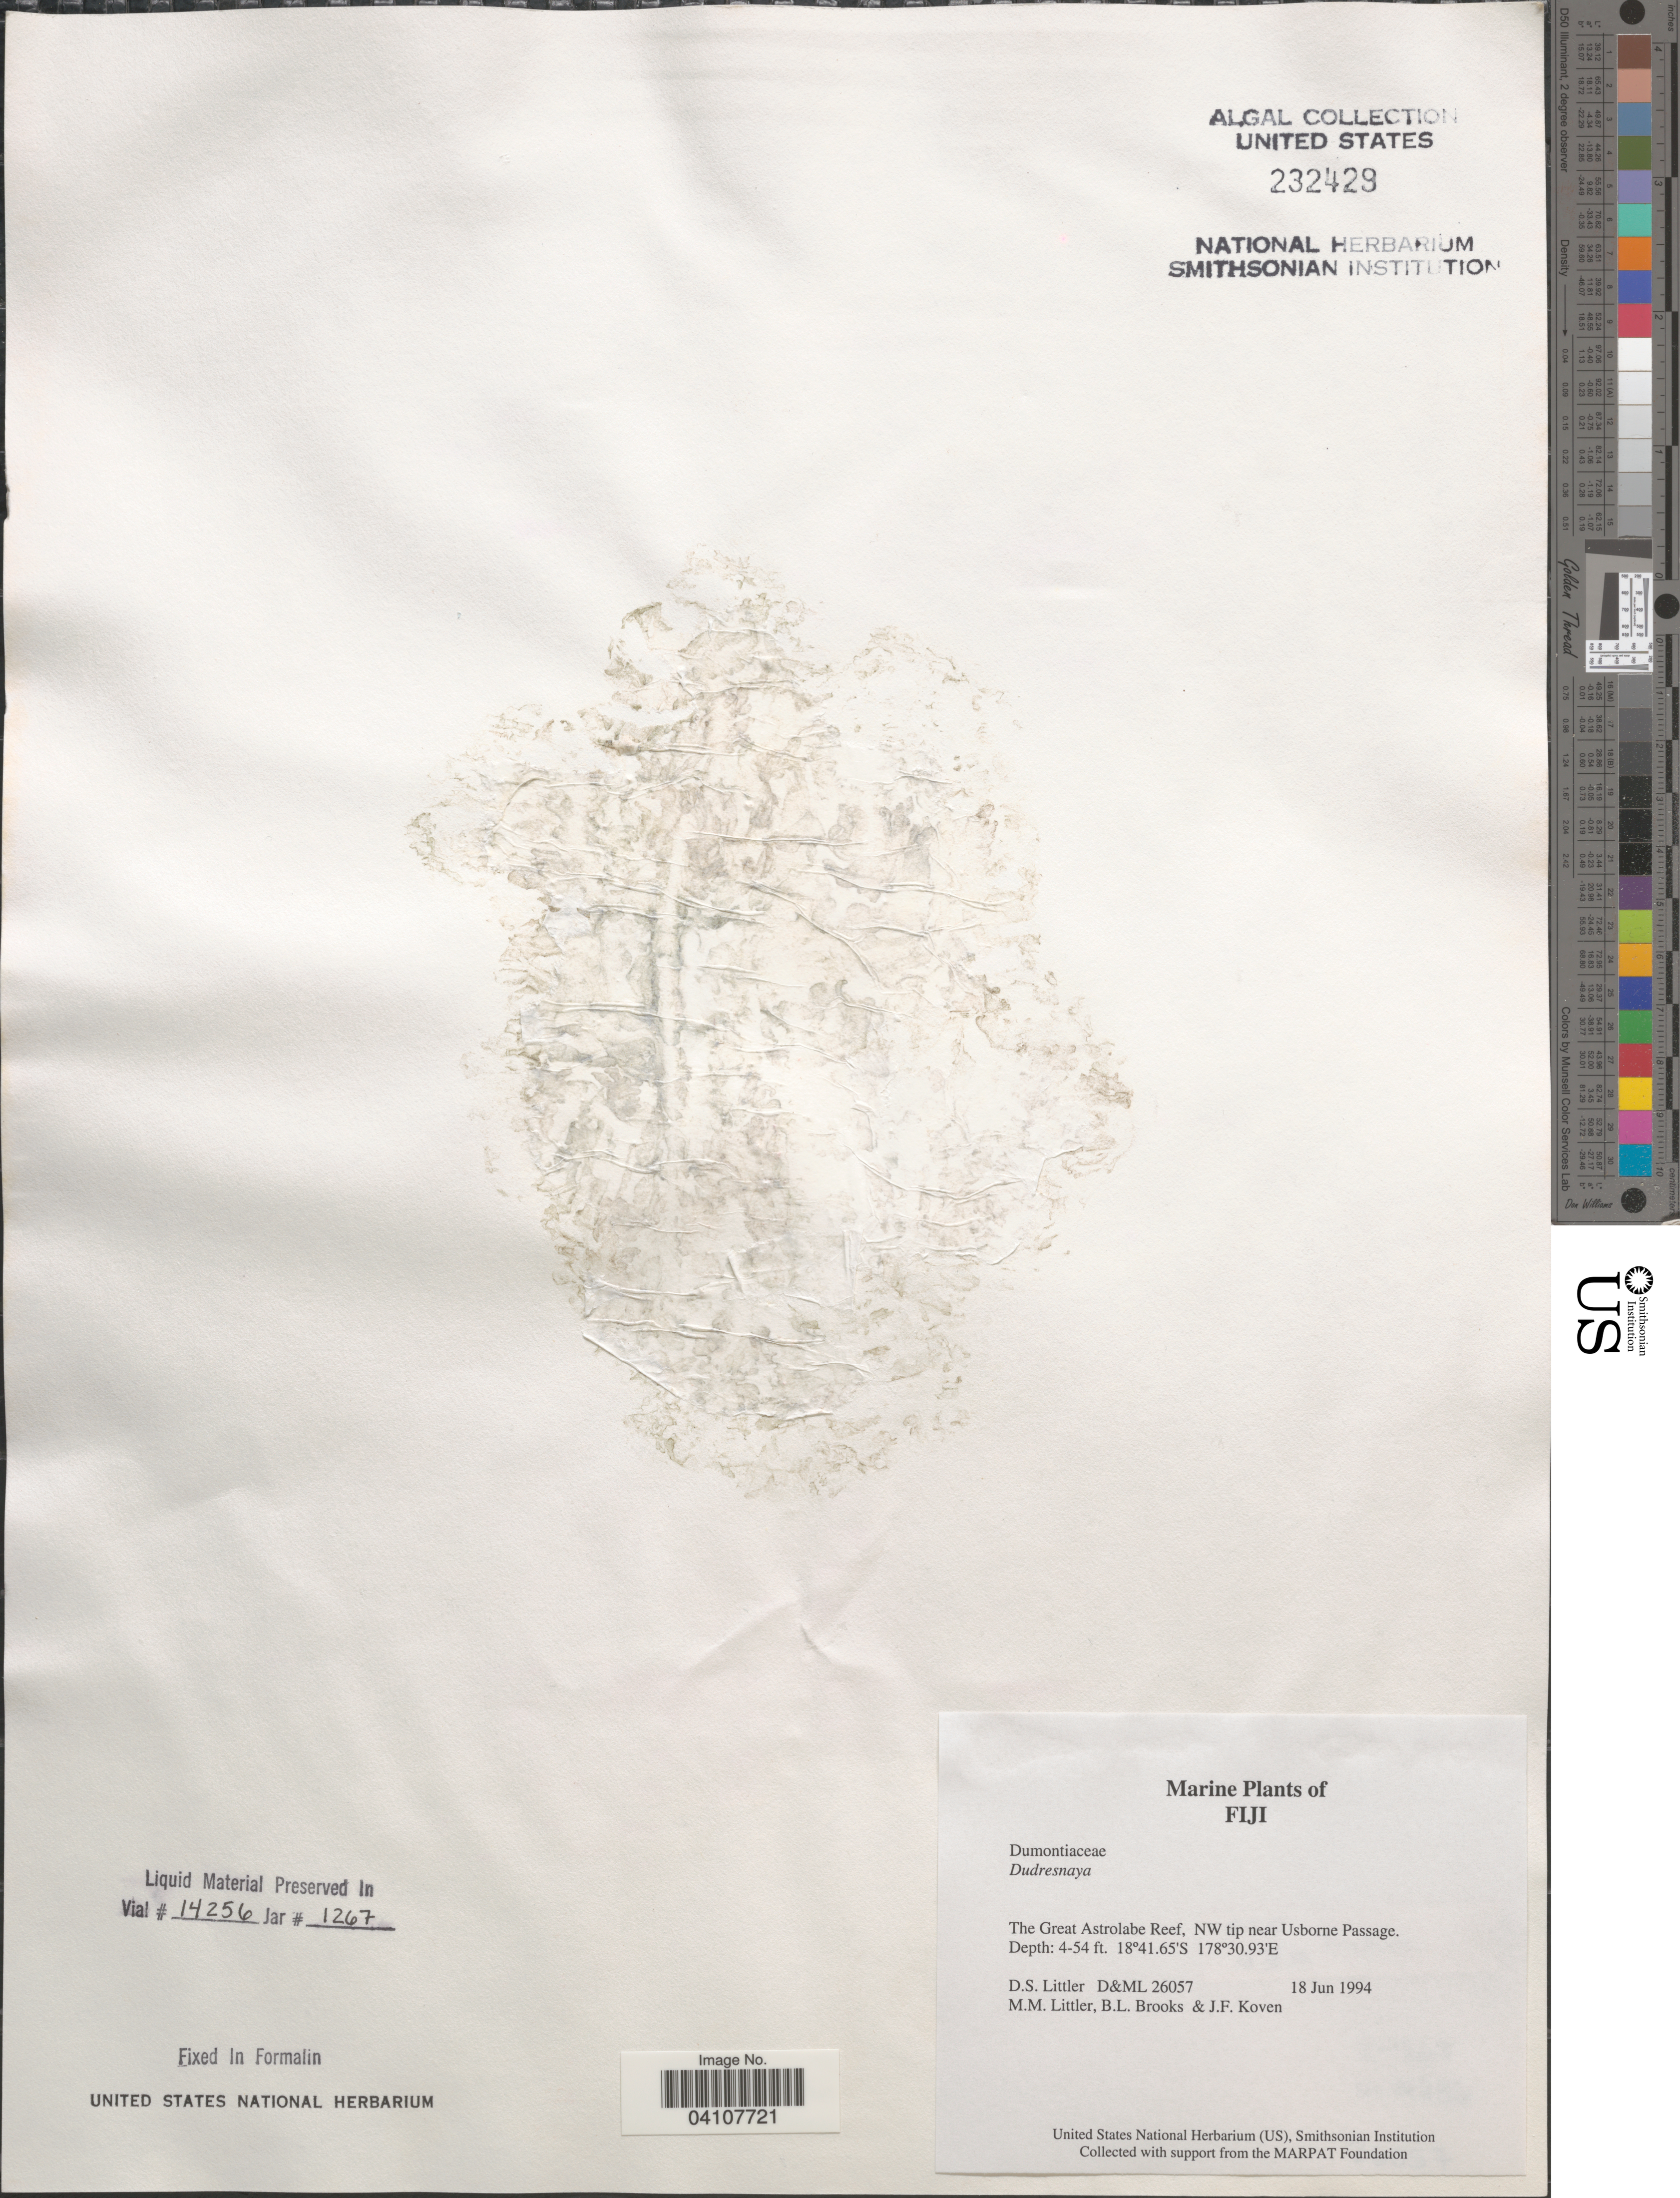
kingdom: Plantae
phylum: Rhodophyta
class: Florideophyceae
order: Gigartinales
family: Dumontiaceae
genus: Dudresnaya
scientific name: Dudresnaya sp.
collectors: D. S. Littler, B. Brooks & J. Koven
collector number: D&ML26057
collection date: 1994-06-18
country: Fiji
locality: The Great Astrolabe Reef, NW tip near Usborne Passage.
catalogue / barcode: US 232429